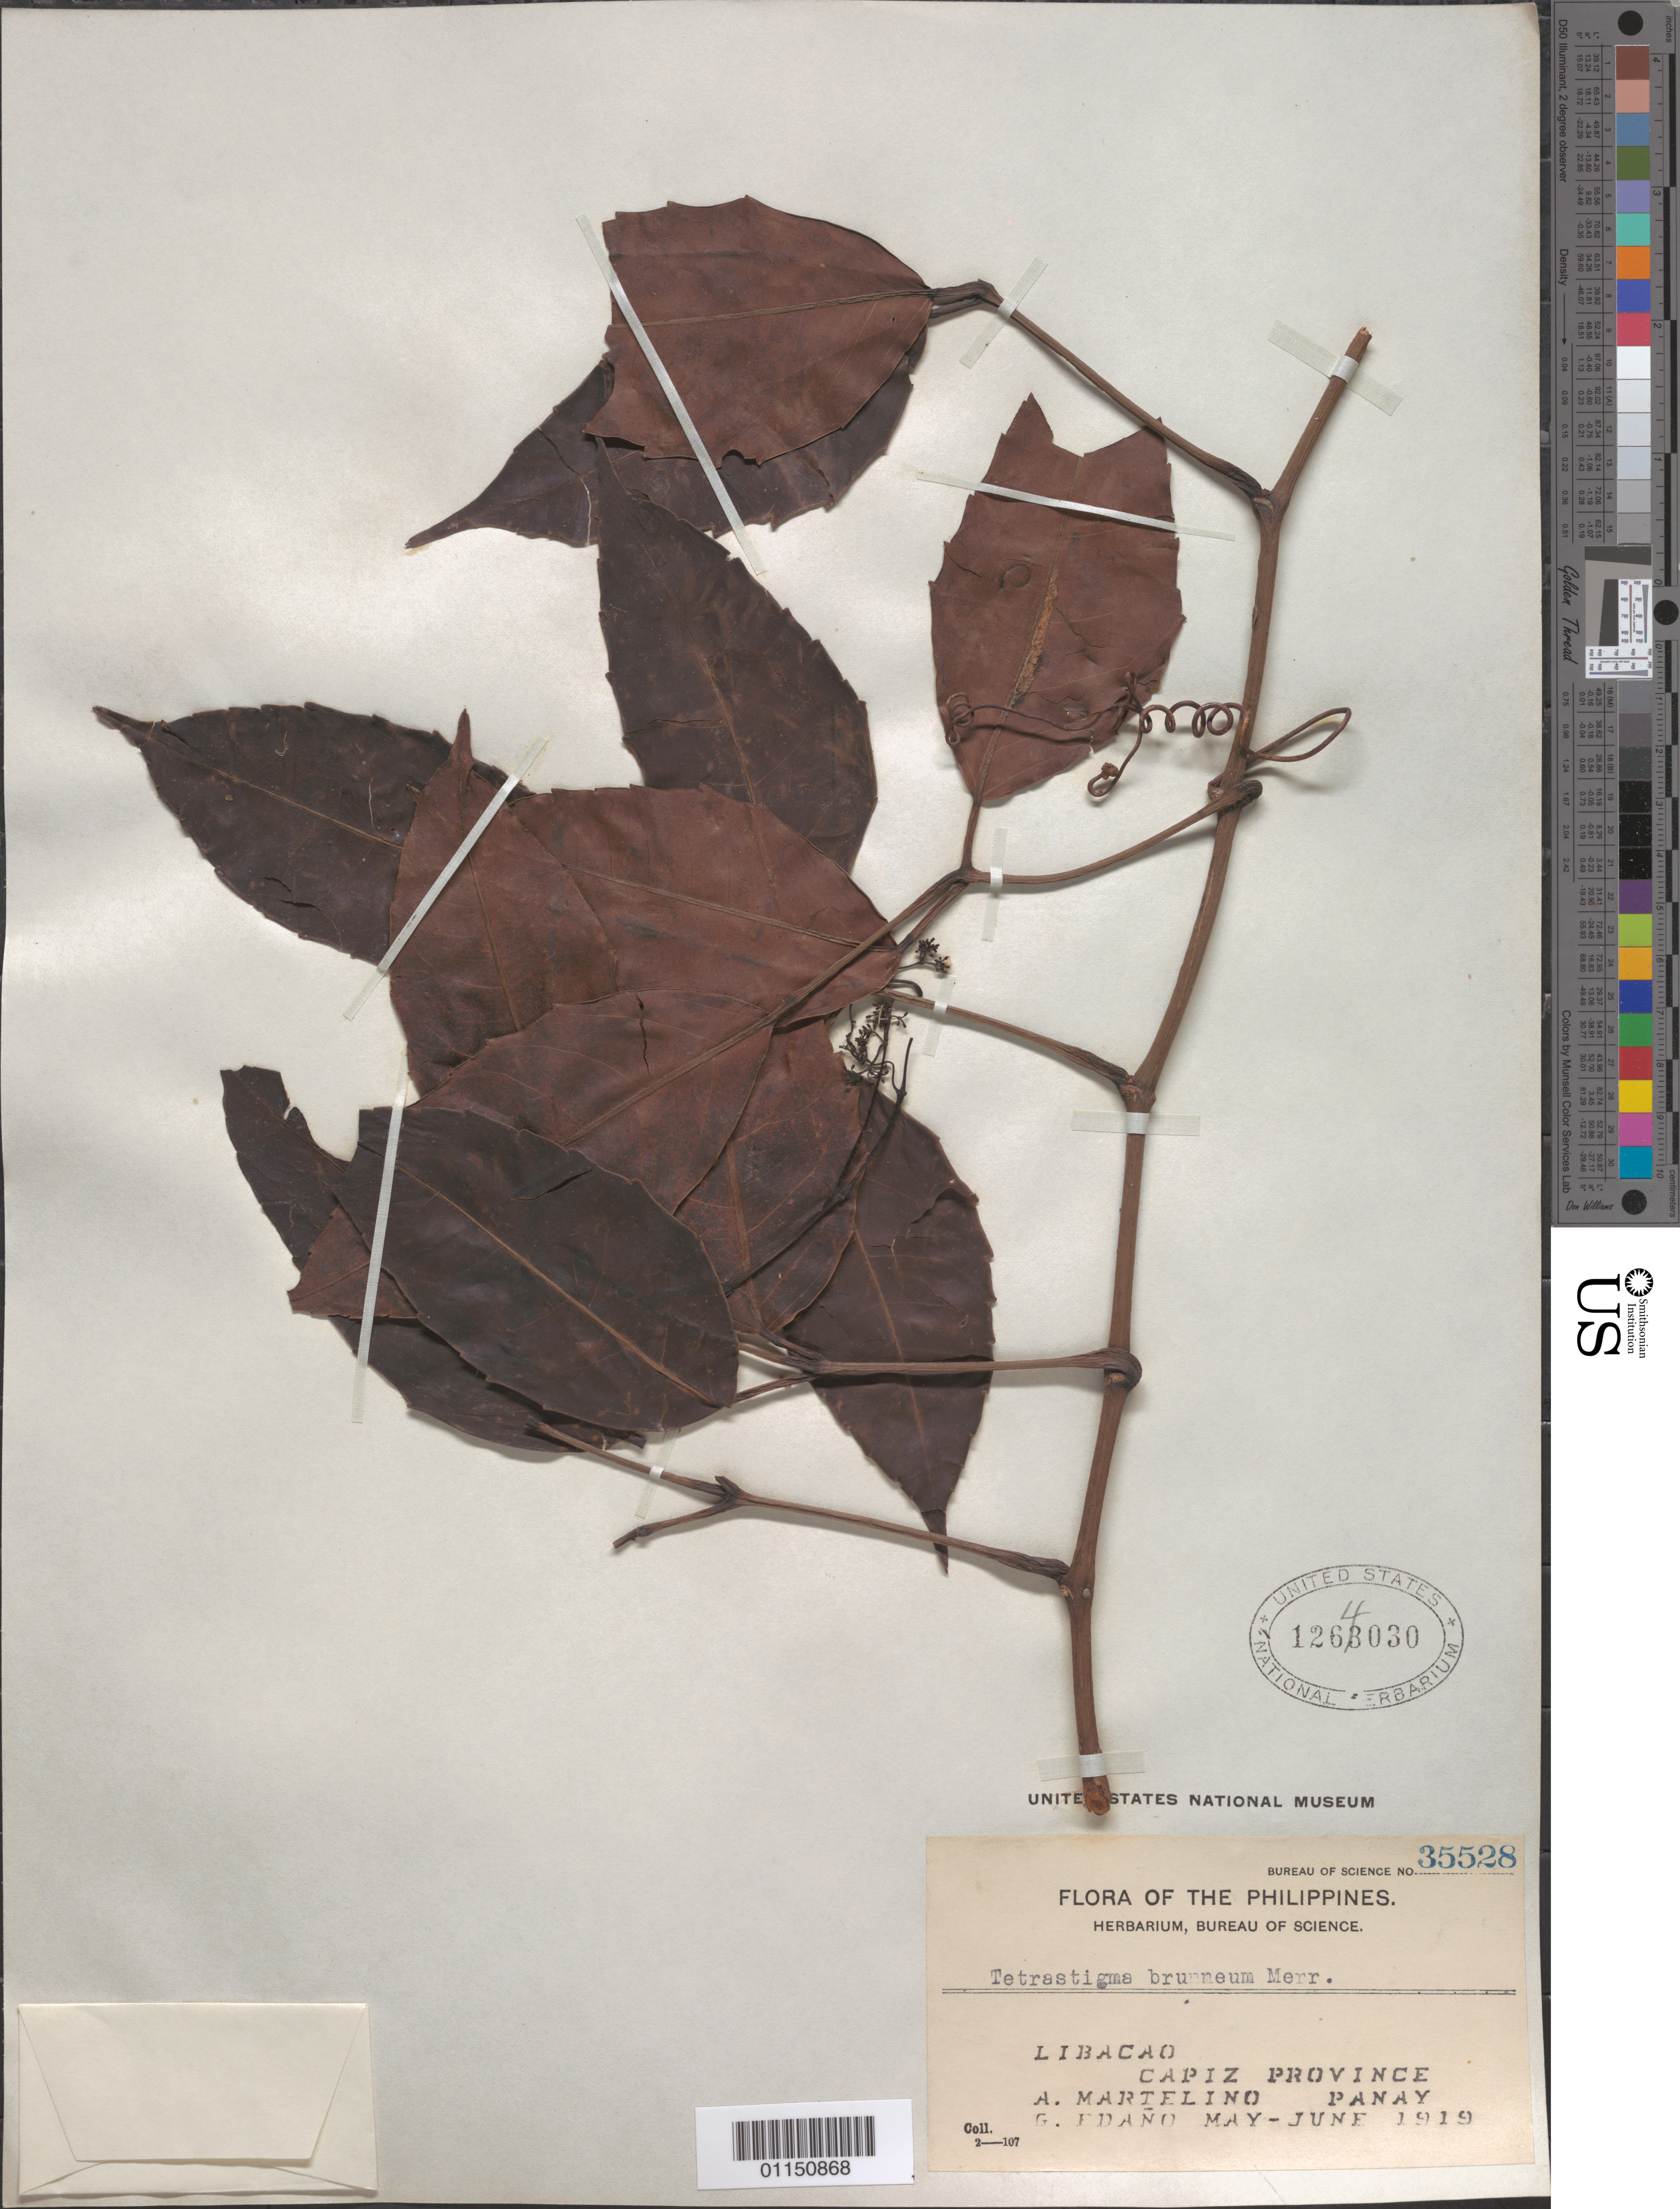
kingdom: Plantae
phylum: Tracheophyta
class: Magnoliopsida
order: Vitales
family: Vitaceae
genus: Tetrastigma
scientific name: Tetrastigma brunneum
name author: Merr.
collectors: A. Martelino & G. Edaño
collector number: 35528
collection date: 1919-05/1919-06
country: Philippines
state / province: Western Visayas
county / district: Capiz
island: Panay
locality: Libacao.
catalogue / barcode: US 1264030